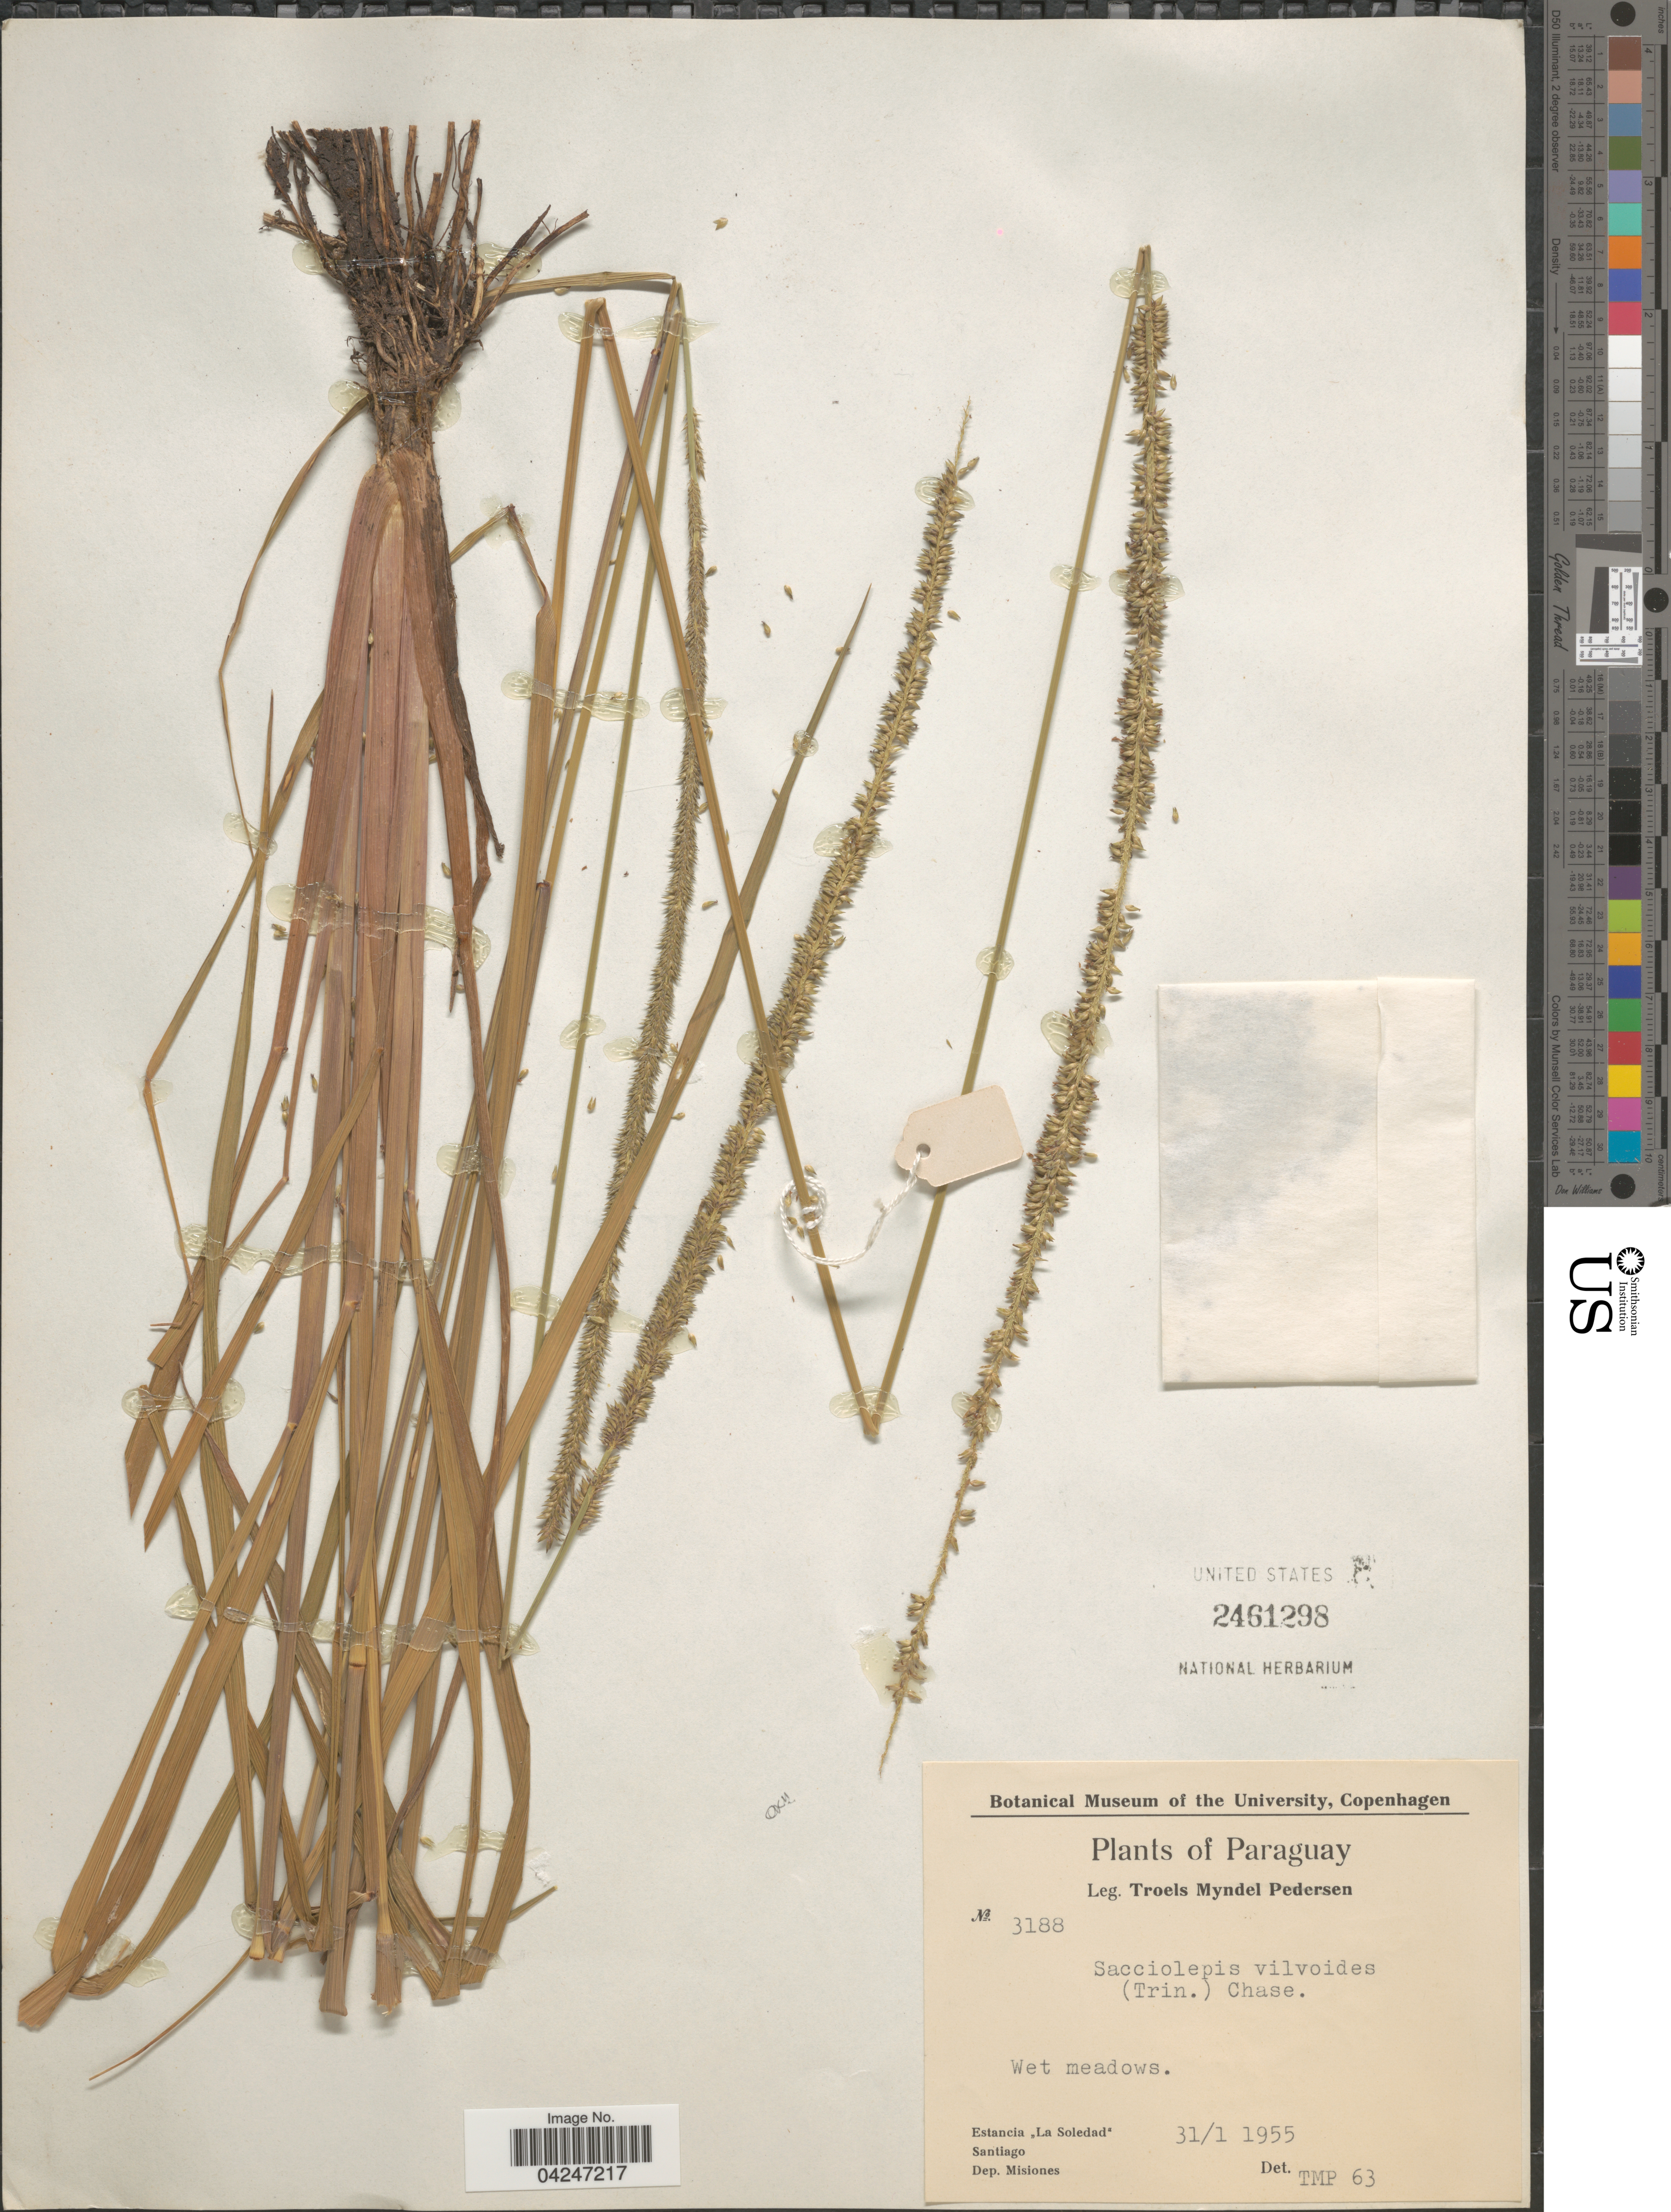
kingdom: Plantae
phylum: Tracheophyta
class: Liliopsida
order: Poales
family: Poaceae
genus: Sacciolepis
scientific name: Sacciolepis vilvoides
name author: (Trin.) Chase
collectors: T. Pederson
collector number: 3188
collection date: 1955-01-31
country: Paraguay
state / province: Misiones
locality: Wet meadows. Estancia "La Soledad". Santiago.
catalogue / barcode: US 2461298